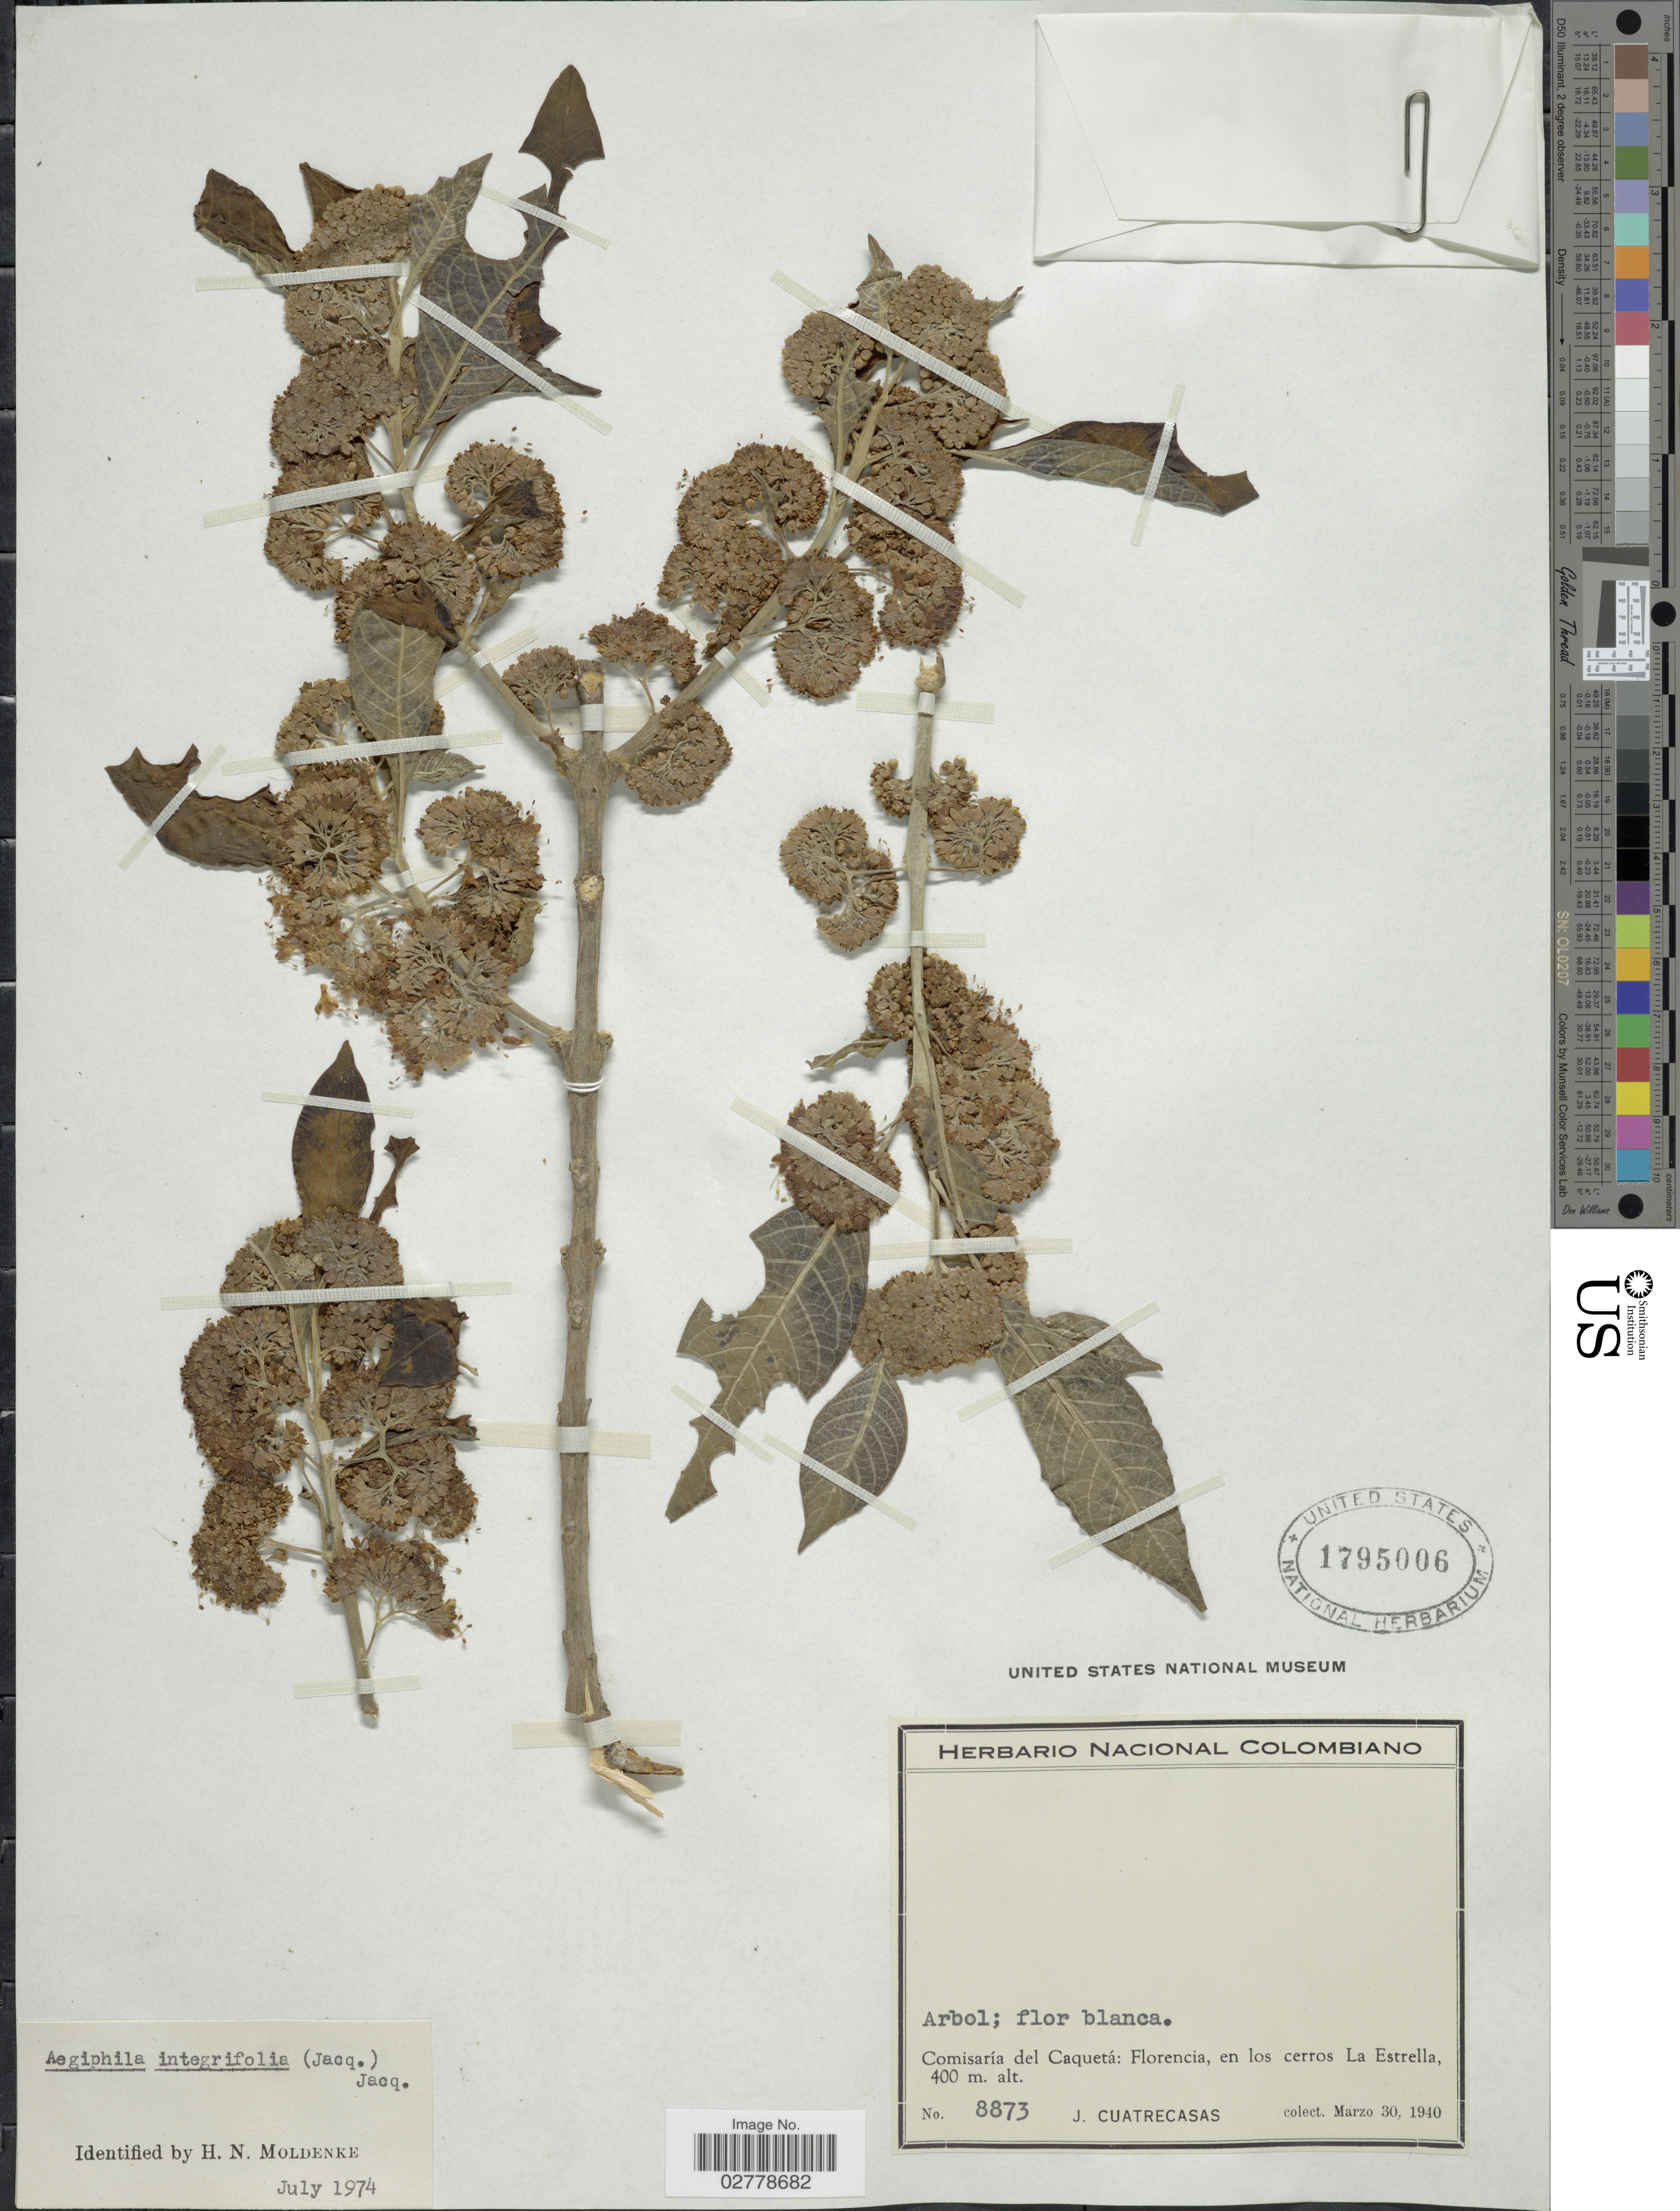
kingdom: Plantae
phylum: Tracheophyta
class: Magnoliopsida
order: Lamiales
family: Lamiaceae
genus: Aegiphila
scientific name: Aegiphila integrifolia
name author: (Jacq.) B.D. Jacks.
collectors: J. Cuatrecasas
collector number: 8873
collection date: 1940-03-30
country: Colombia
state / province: Caquetá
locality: Comisaría del Caquetá: Florencia, en los cerros La Estrella.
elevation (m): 400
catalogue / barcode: US 1795006